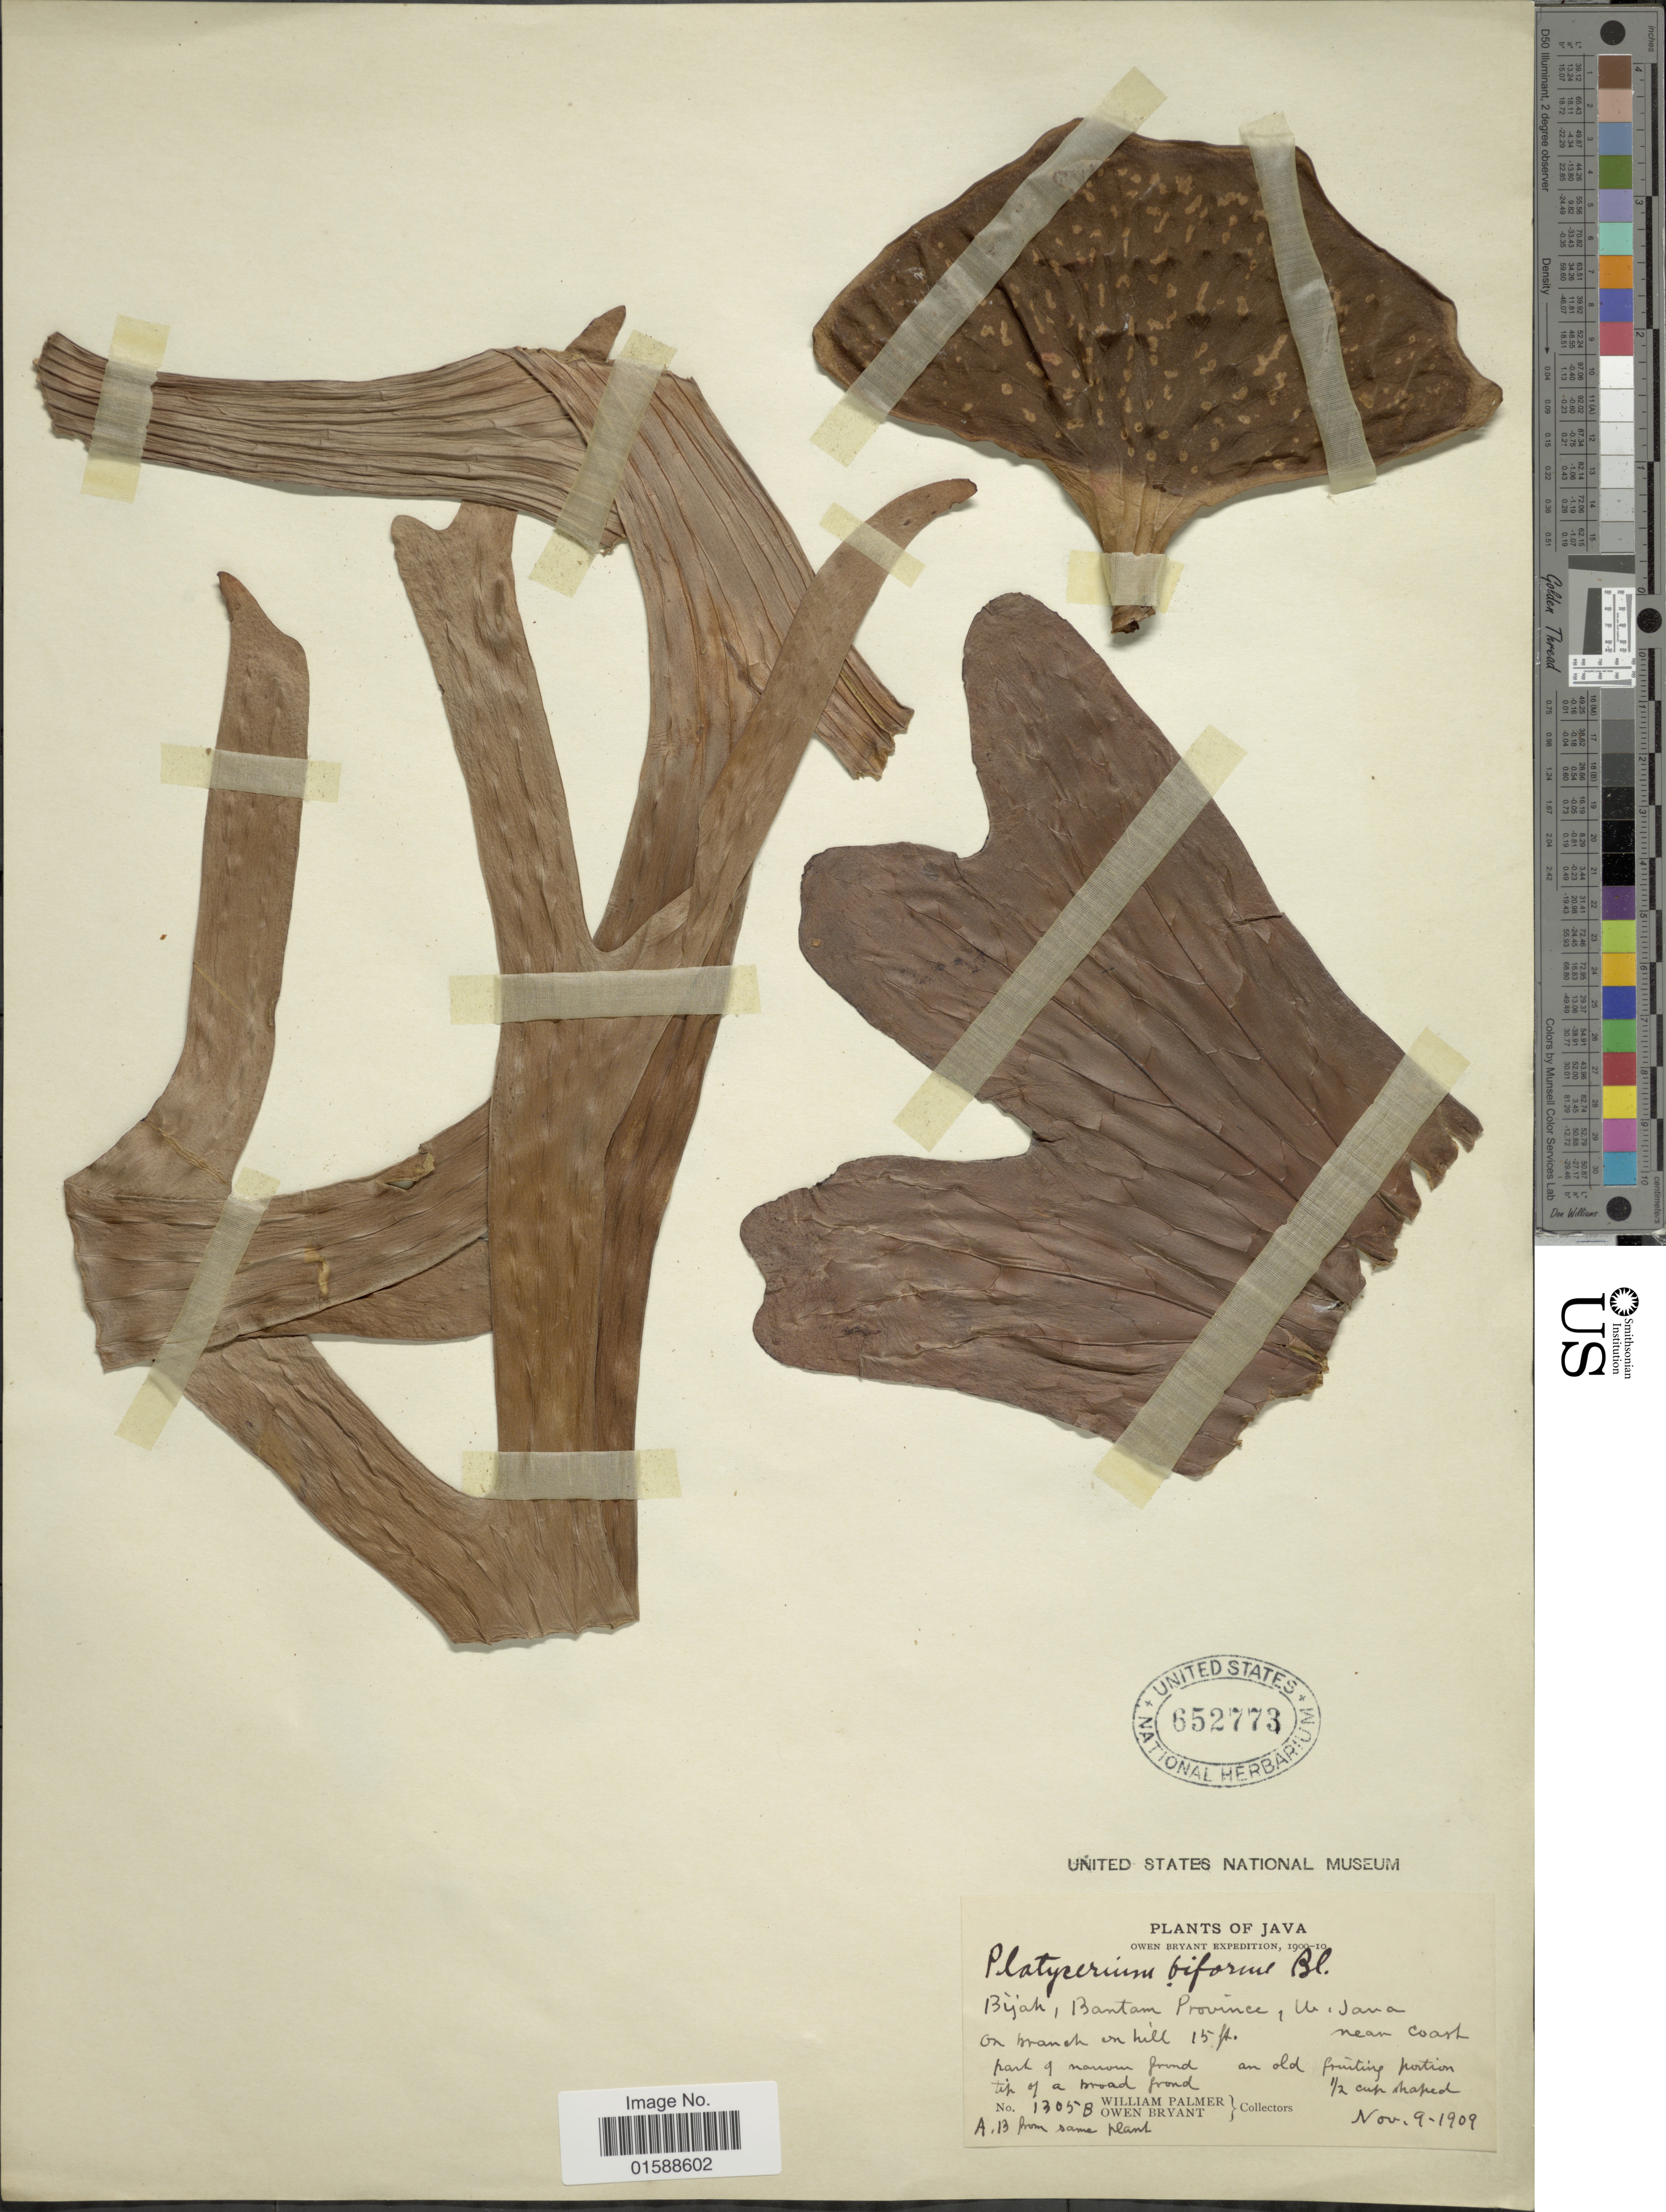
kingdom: Plantae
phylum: Tracheophyta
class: Polypodiopsida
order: Polypodiales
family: Polypodiaceae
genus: Platycerium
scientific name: Platycerium coronarium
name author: (K.D. Koenig ex O.F. Müll.) Desv.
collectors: W. Palmer & O. Bryant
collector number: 1305B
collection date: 1909-11-09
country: Indonesia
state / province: Java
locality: Bijah, Bantam Province, W. Java. near coast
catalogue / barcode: US 652773